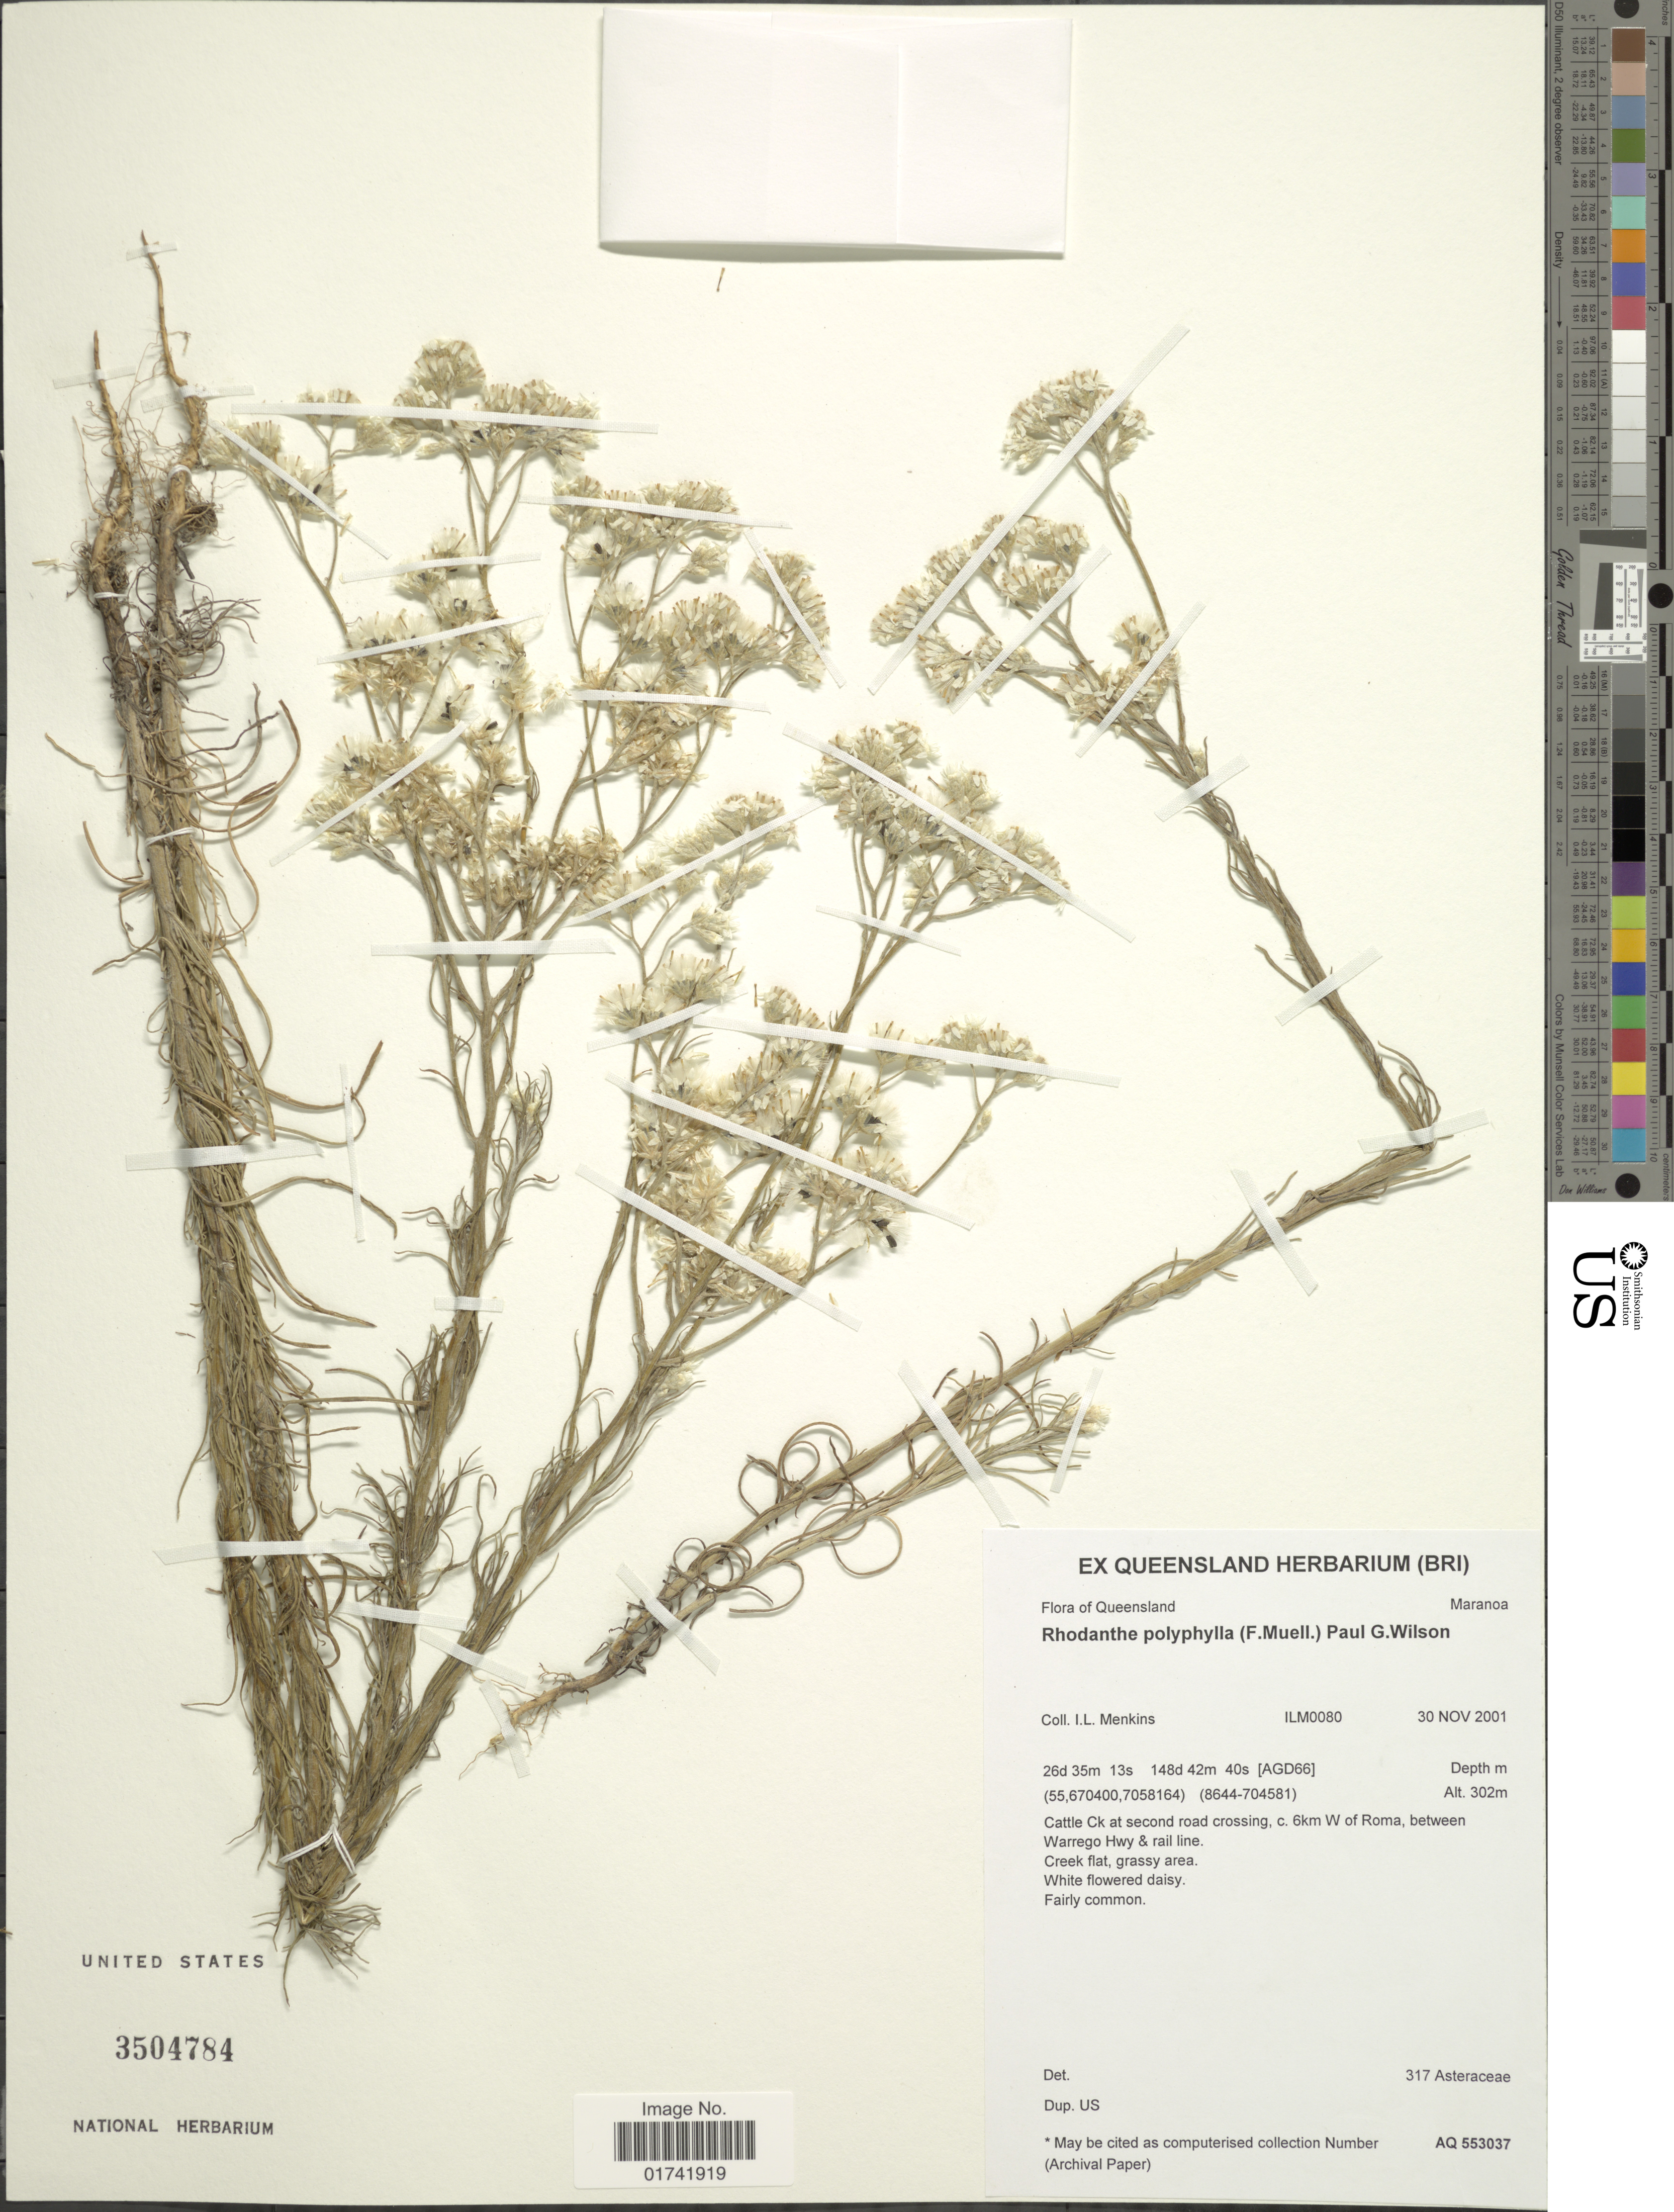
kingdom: Plantae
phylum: Tracheophyta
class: Magnoliopsida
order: Asterales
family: Asteraceae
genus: Rhodanthe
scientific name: Rhodanthe polyphylla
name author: (F. Muell.) Paul G. Wilson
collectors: I. Menkins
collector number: ILM0080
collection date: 2001-11-30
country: Australia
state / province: Queensland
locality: Maranoa. Cattle Ck at second crossing, c. 6 km W of Roma between Warrego Hwy & rail line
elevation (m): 302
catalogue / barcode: US 3504784